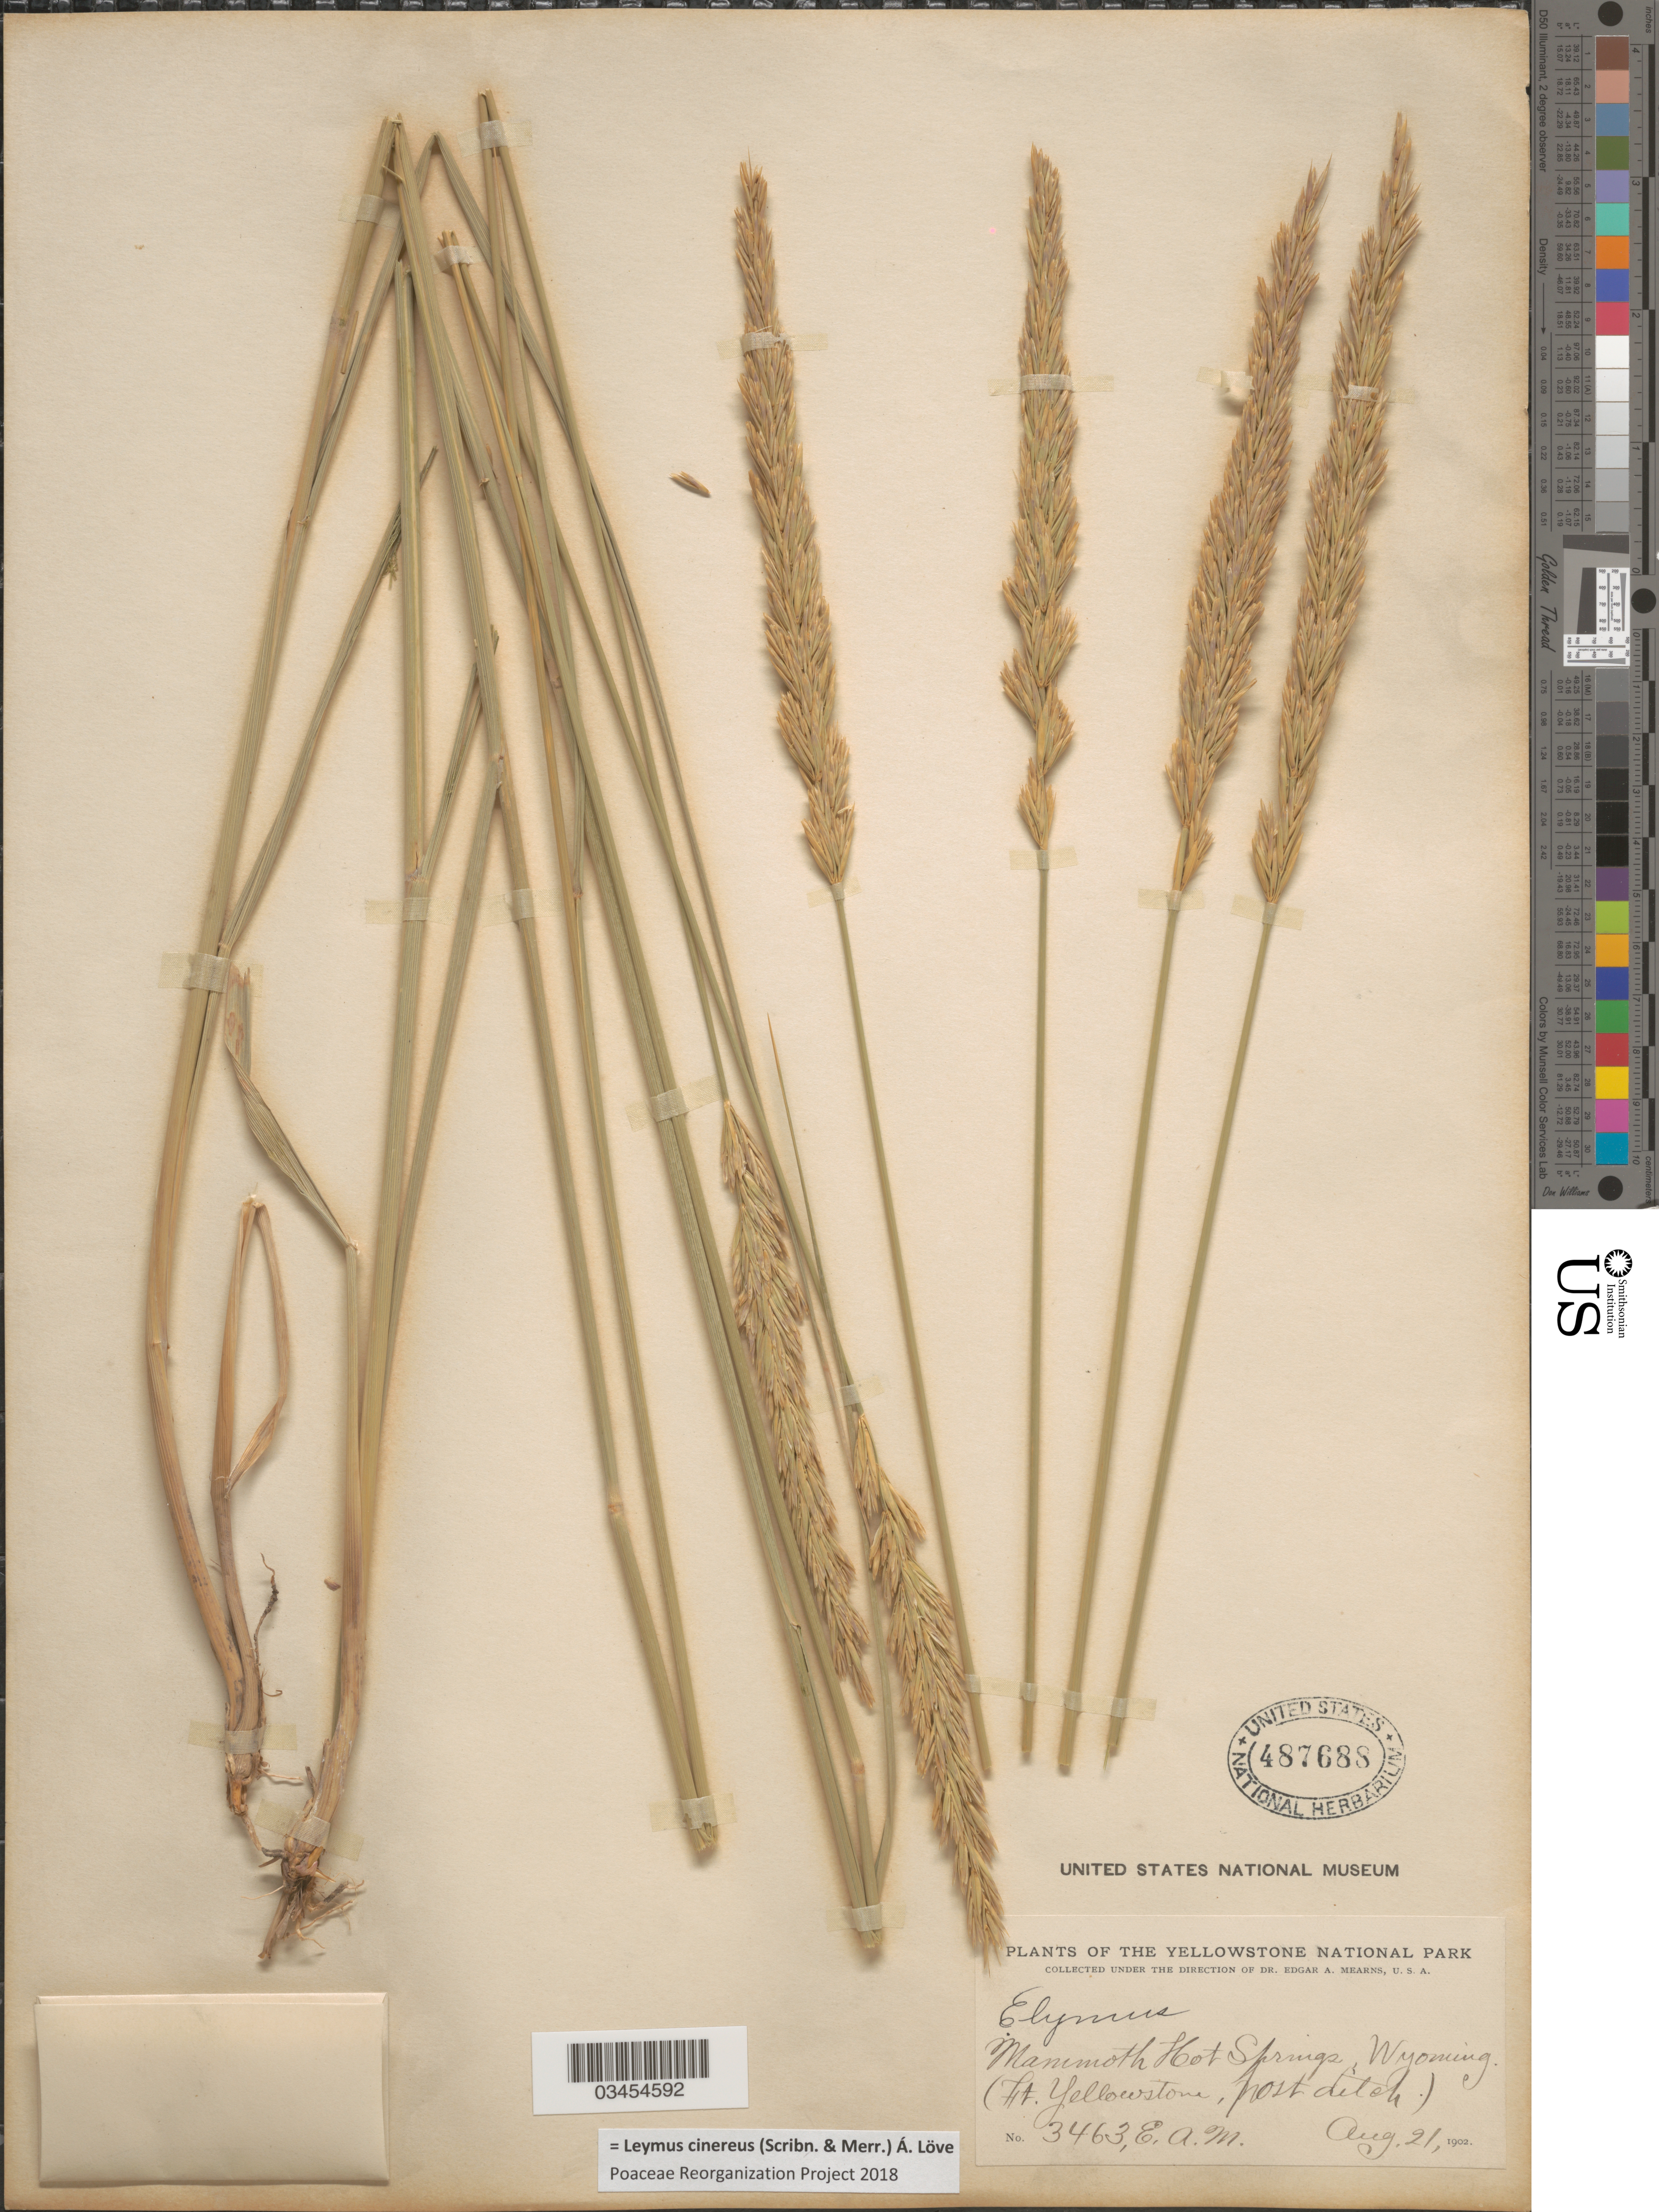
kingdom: Plantae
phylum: Tracheophyta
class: Liliopsida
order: Poales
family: Poaceae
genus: Leymus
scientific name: Leymus cinereus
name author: (Scribn. & Merr.) Á. Löve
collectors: E. A. Mearns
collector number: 3463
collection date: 1902-08-21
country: United States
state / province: Wyoming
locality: The Yellowstone National Park. Mammoth Hot Springs. (Ft. Yellowstone, post ditch.)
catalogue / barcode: US 487688